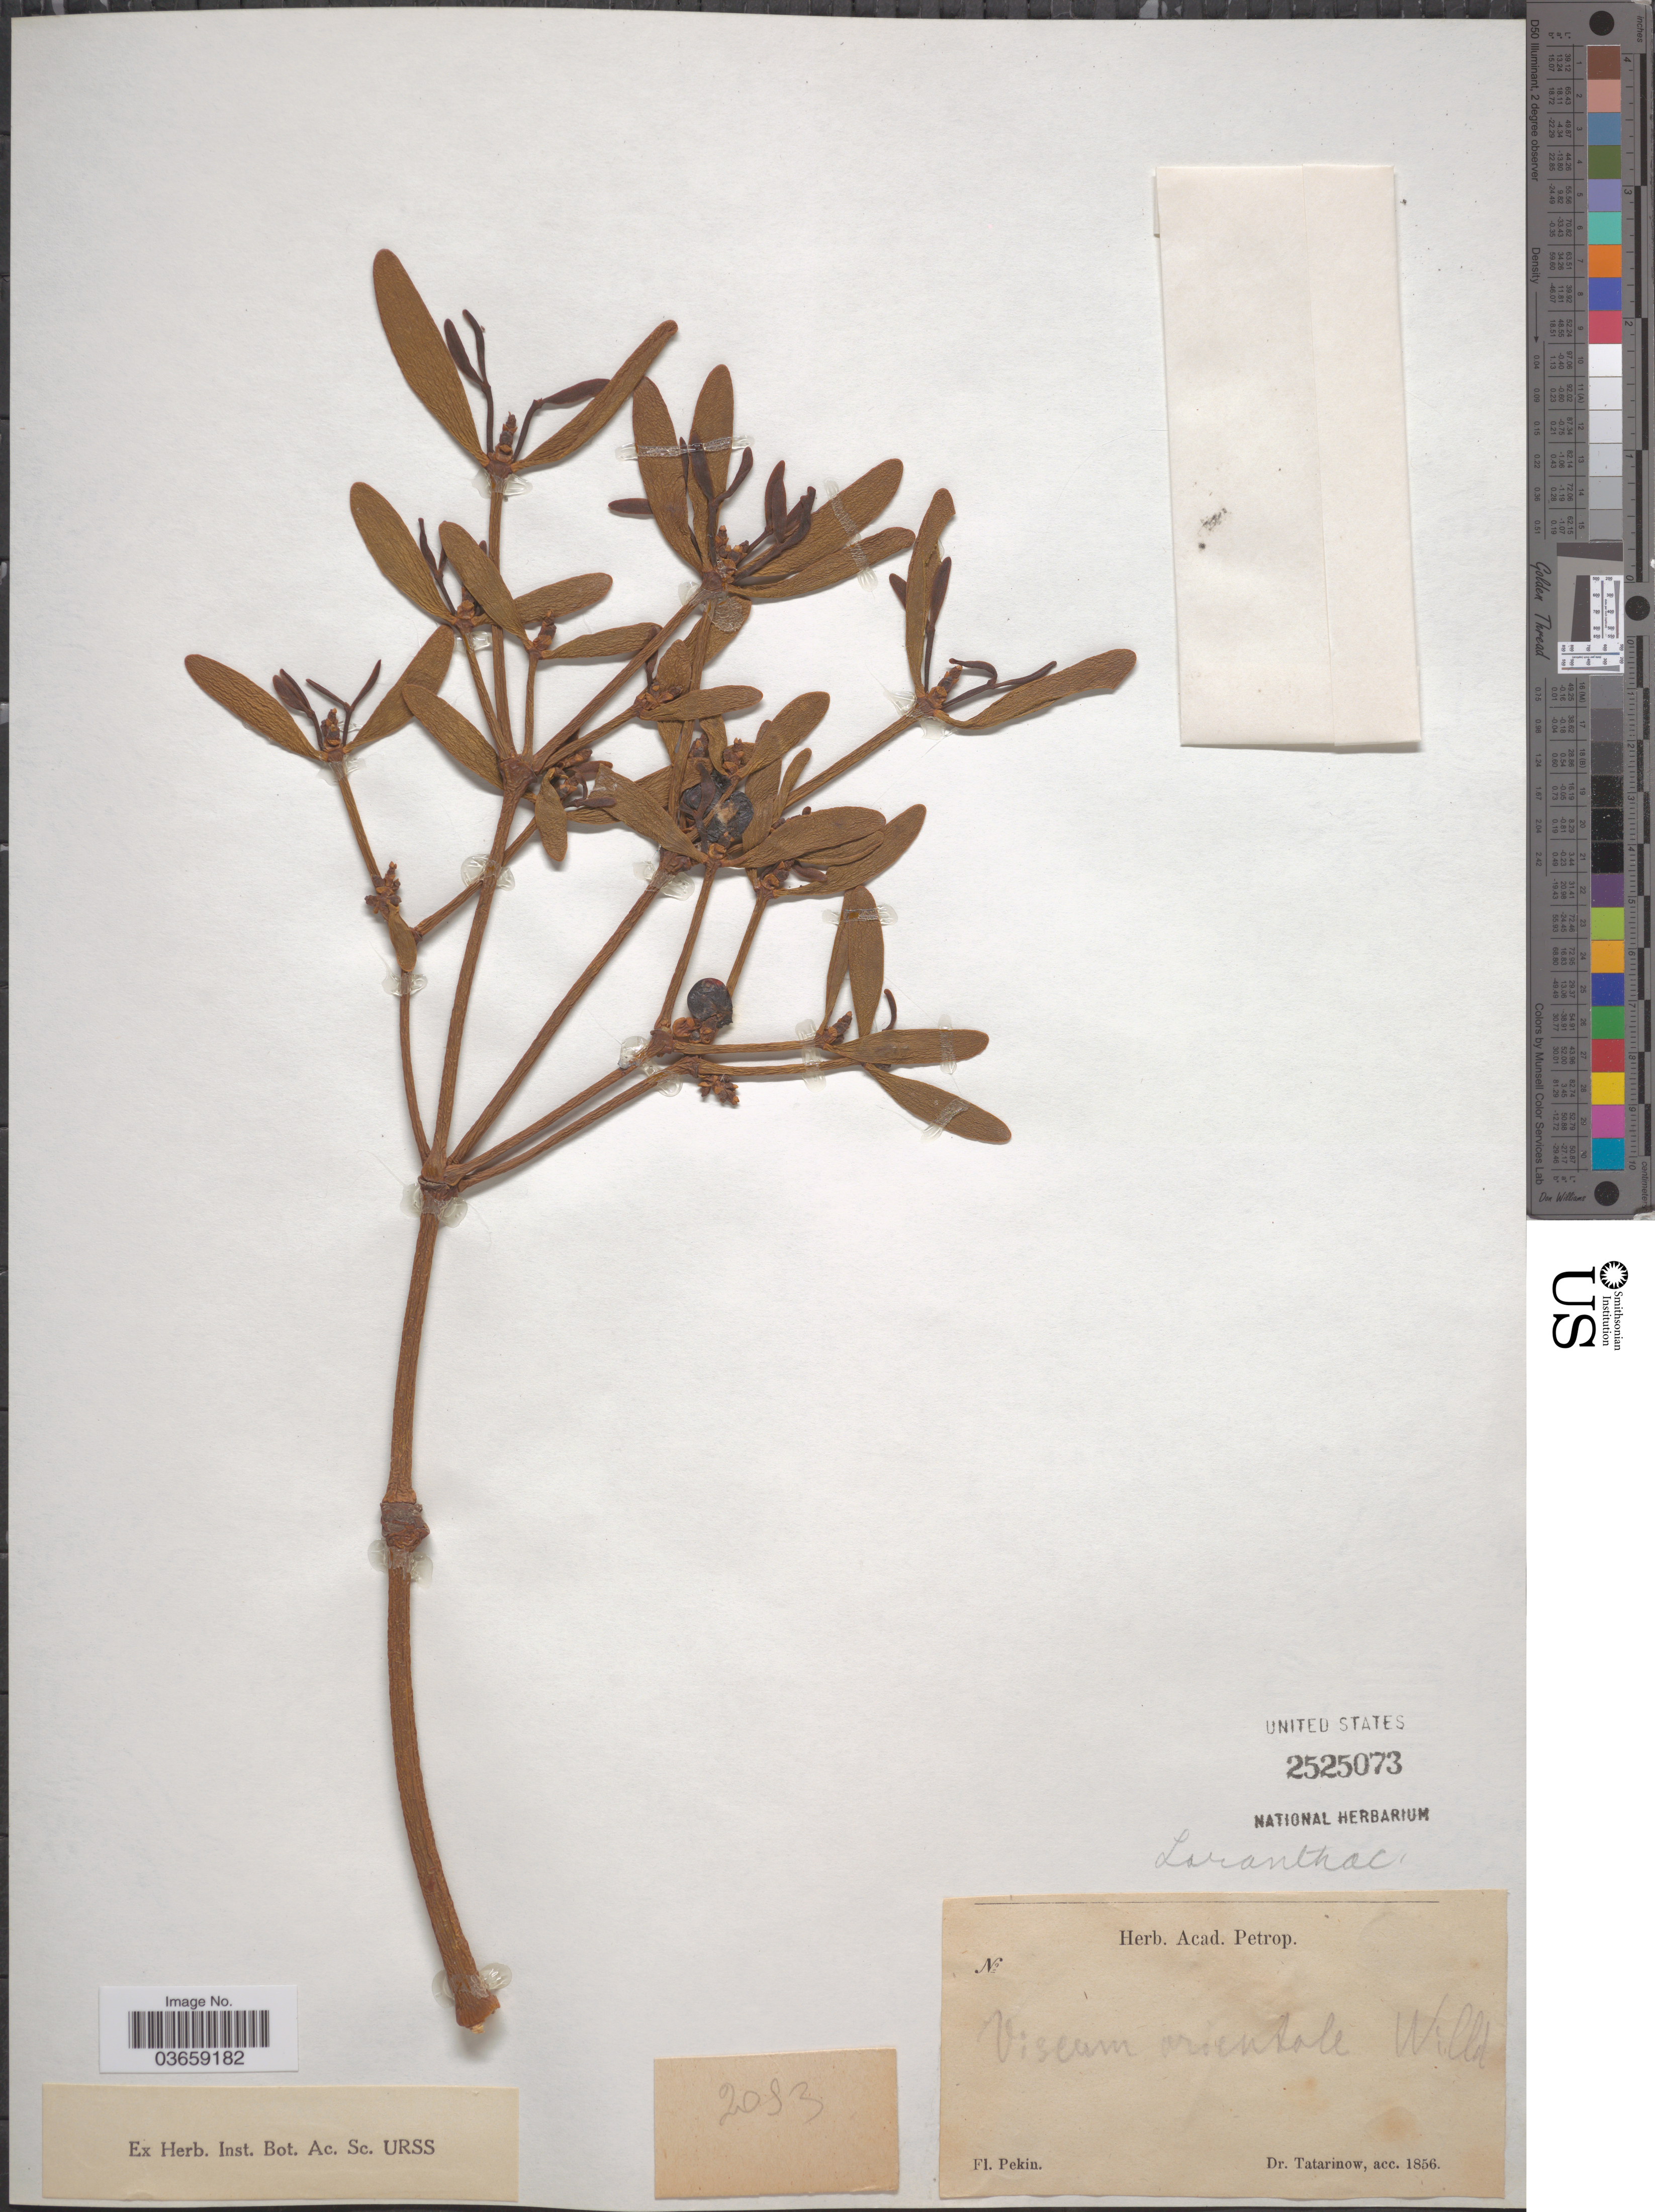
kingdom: Plantae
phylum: Tracheophyta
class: Magnoliopsida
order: Santalales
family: Viscaceae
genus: Viscum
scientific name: Viscum orientale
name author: DC.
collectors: -. Tatarinow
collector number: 2053*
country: China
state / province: Beijing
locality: Pekin.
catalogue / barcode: US 2525073